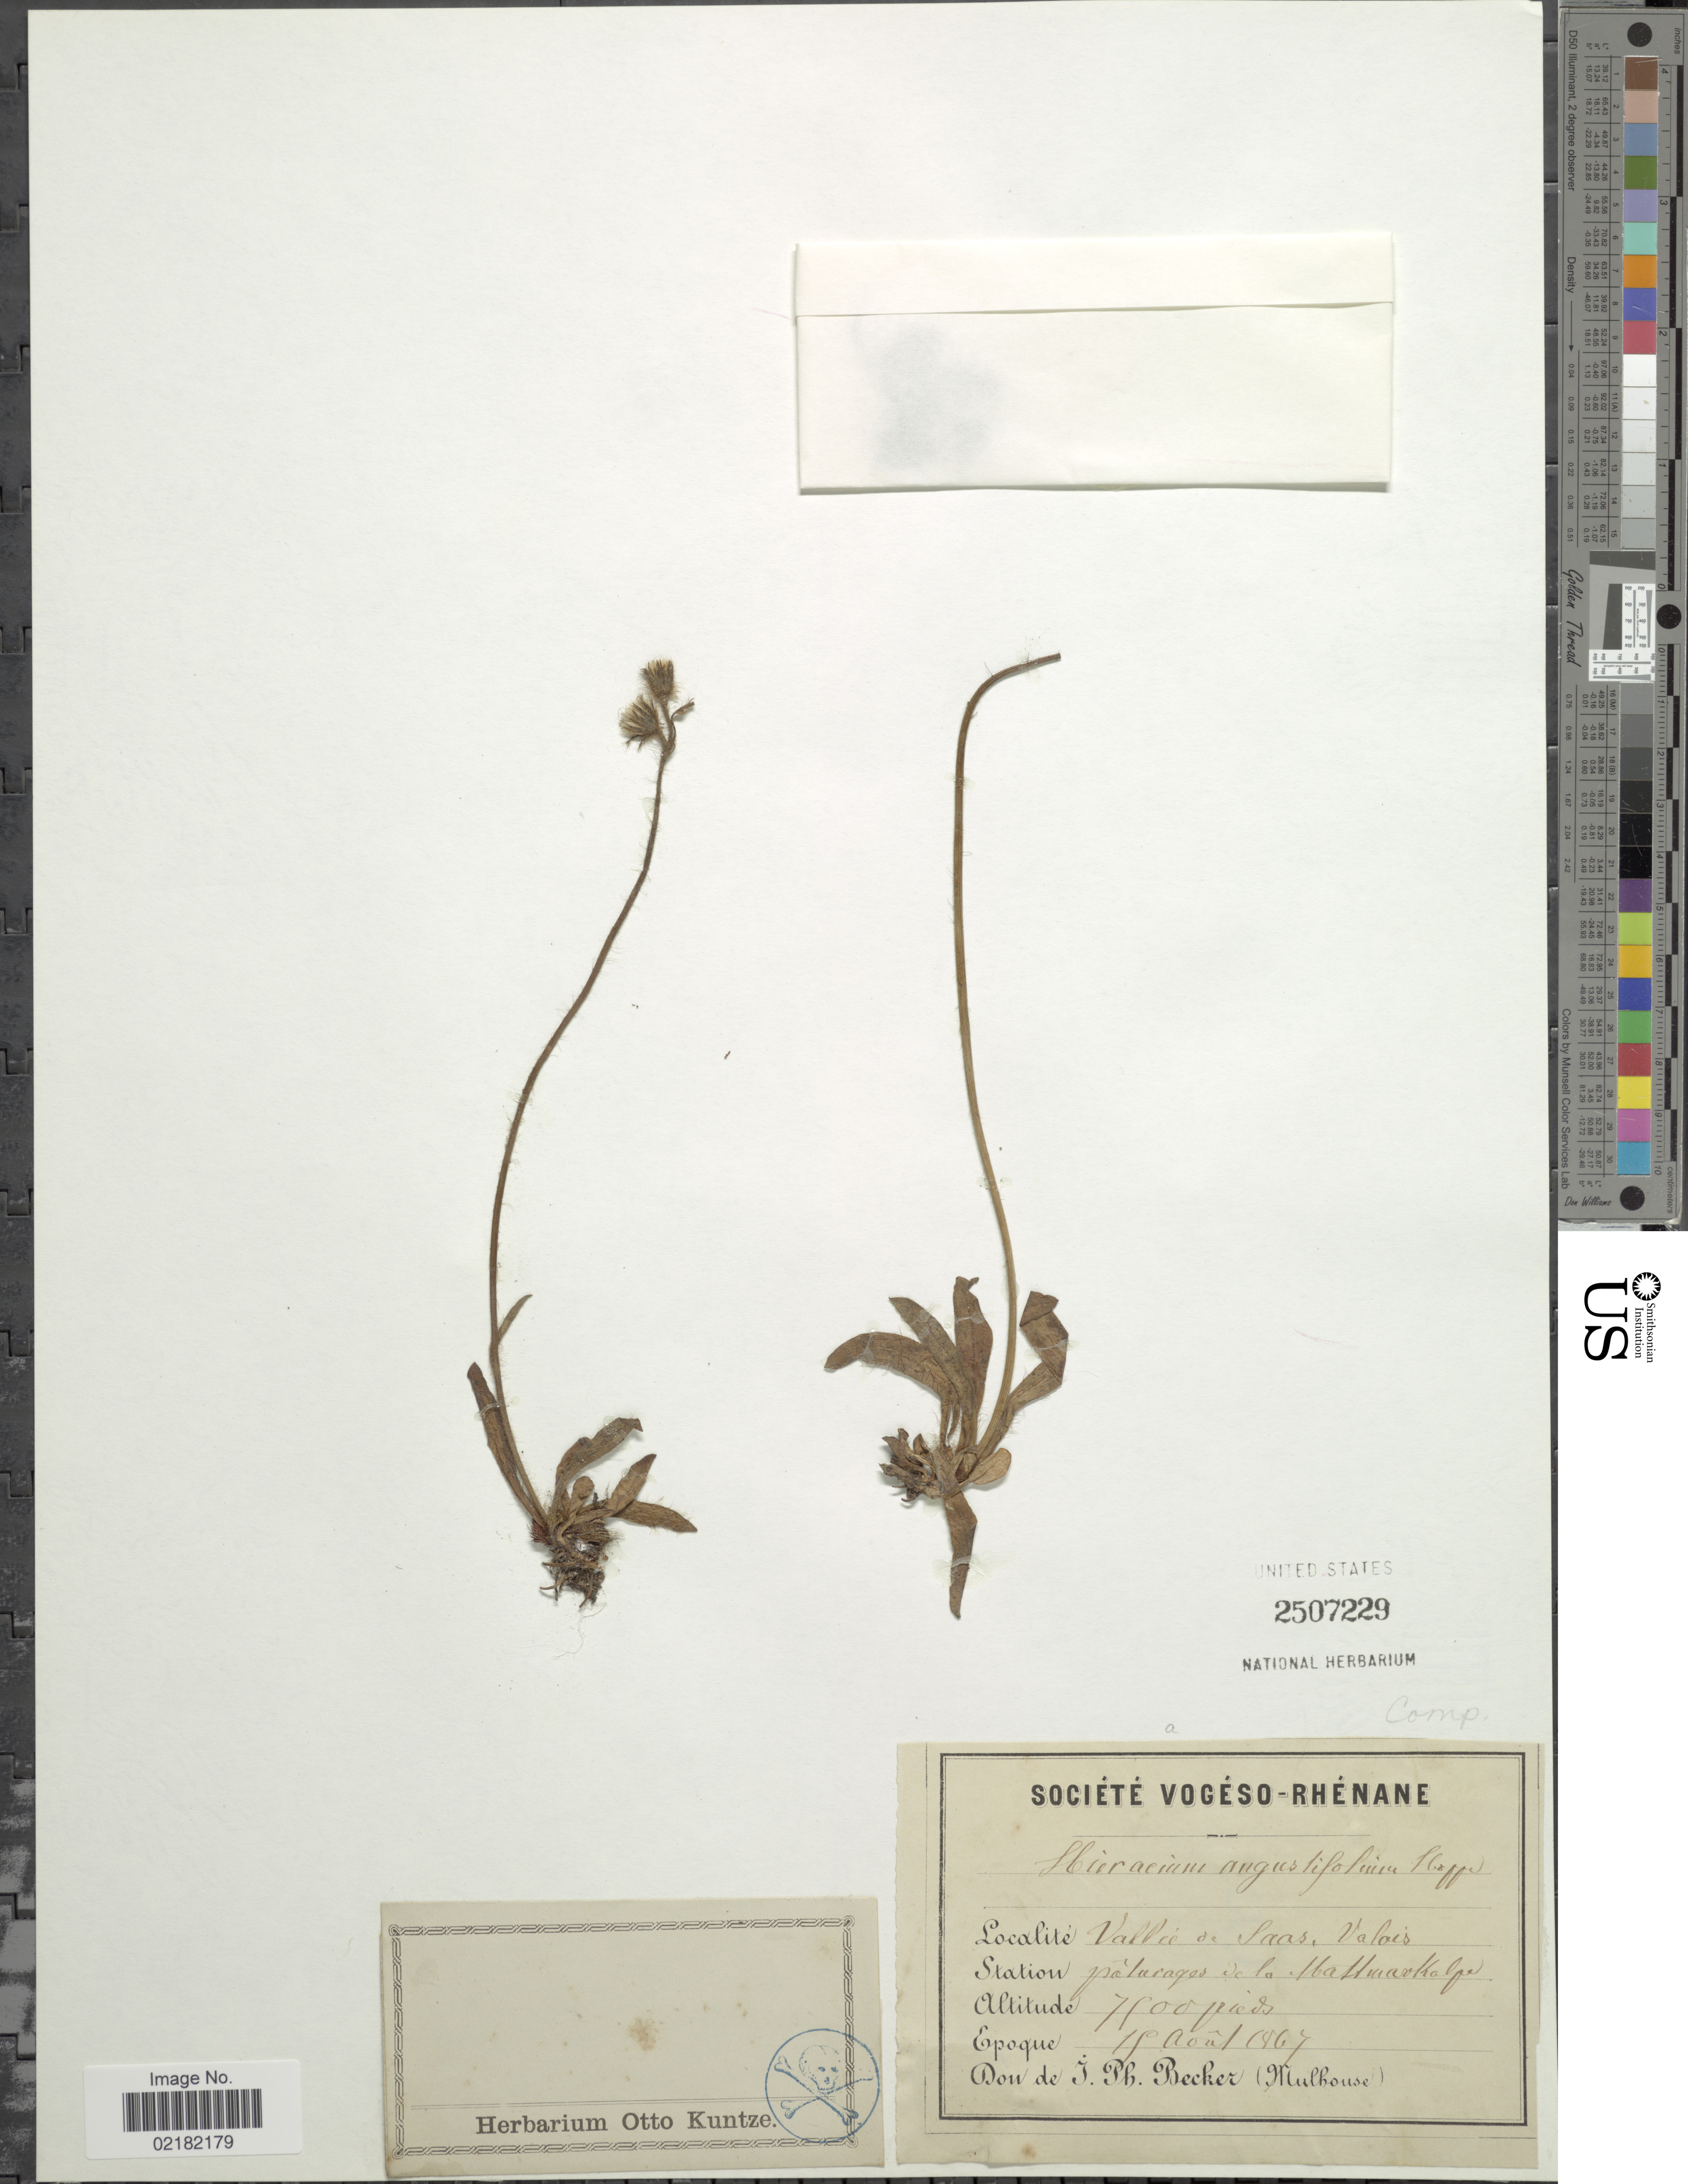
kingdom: Plantae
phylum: Tracheophyta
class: Magnoliopsida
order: Asterales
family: Asteraceae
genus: Pilosella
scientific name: Pilosella glacialis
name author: F.W. Schultz & Sch. Bip.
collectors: J. Becker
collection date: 1867-08-11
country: Switzerland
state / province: Valais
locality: Valee de Saas.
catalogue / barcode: US 2507229